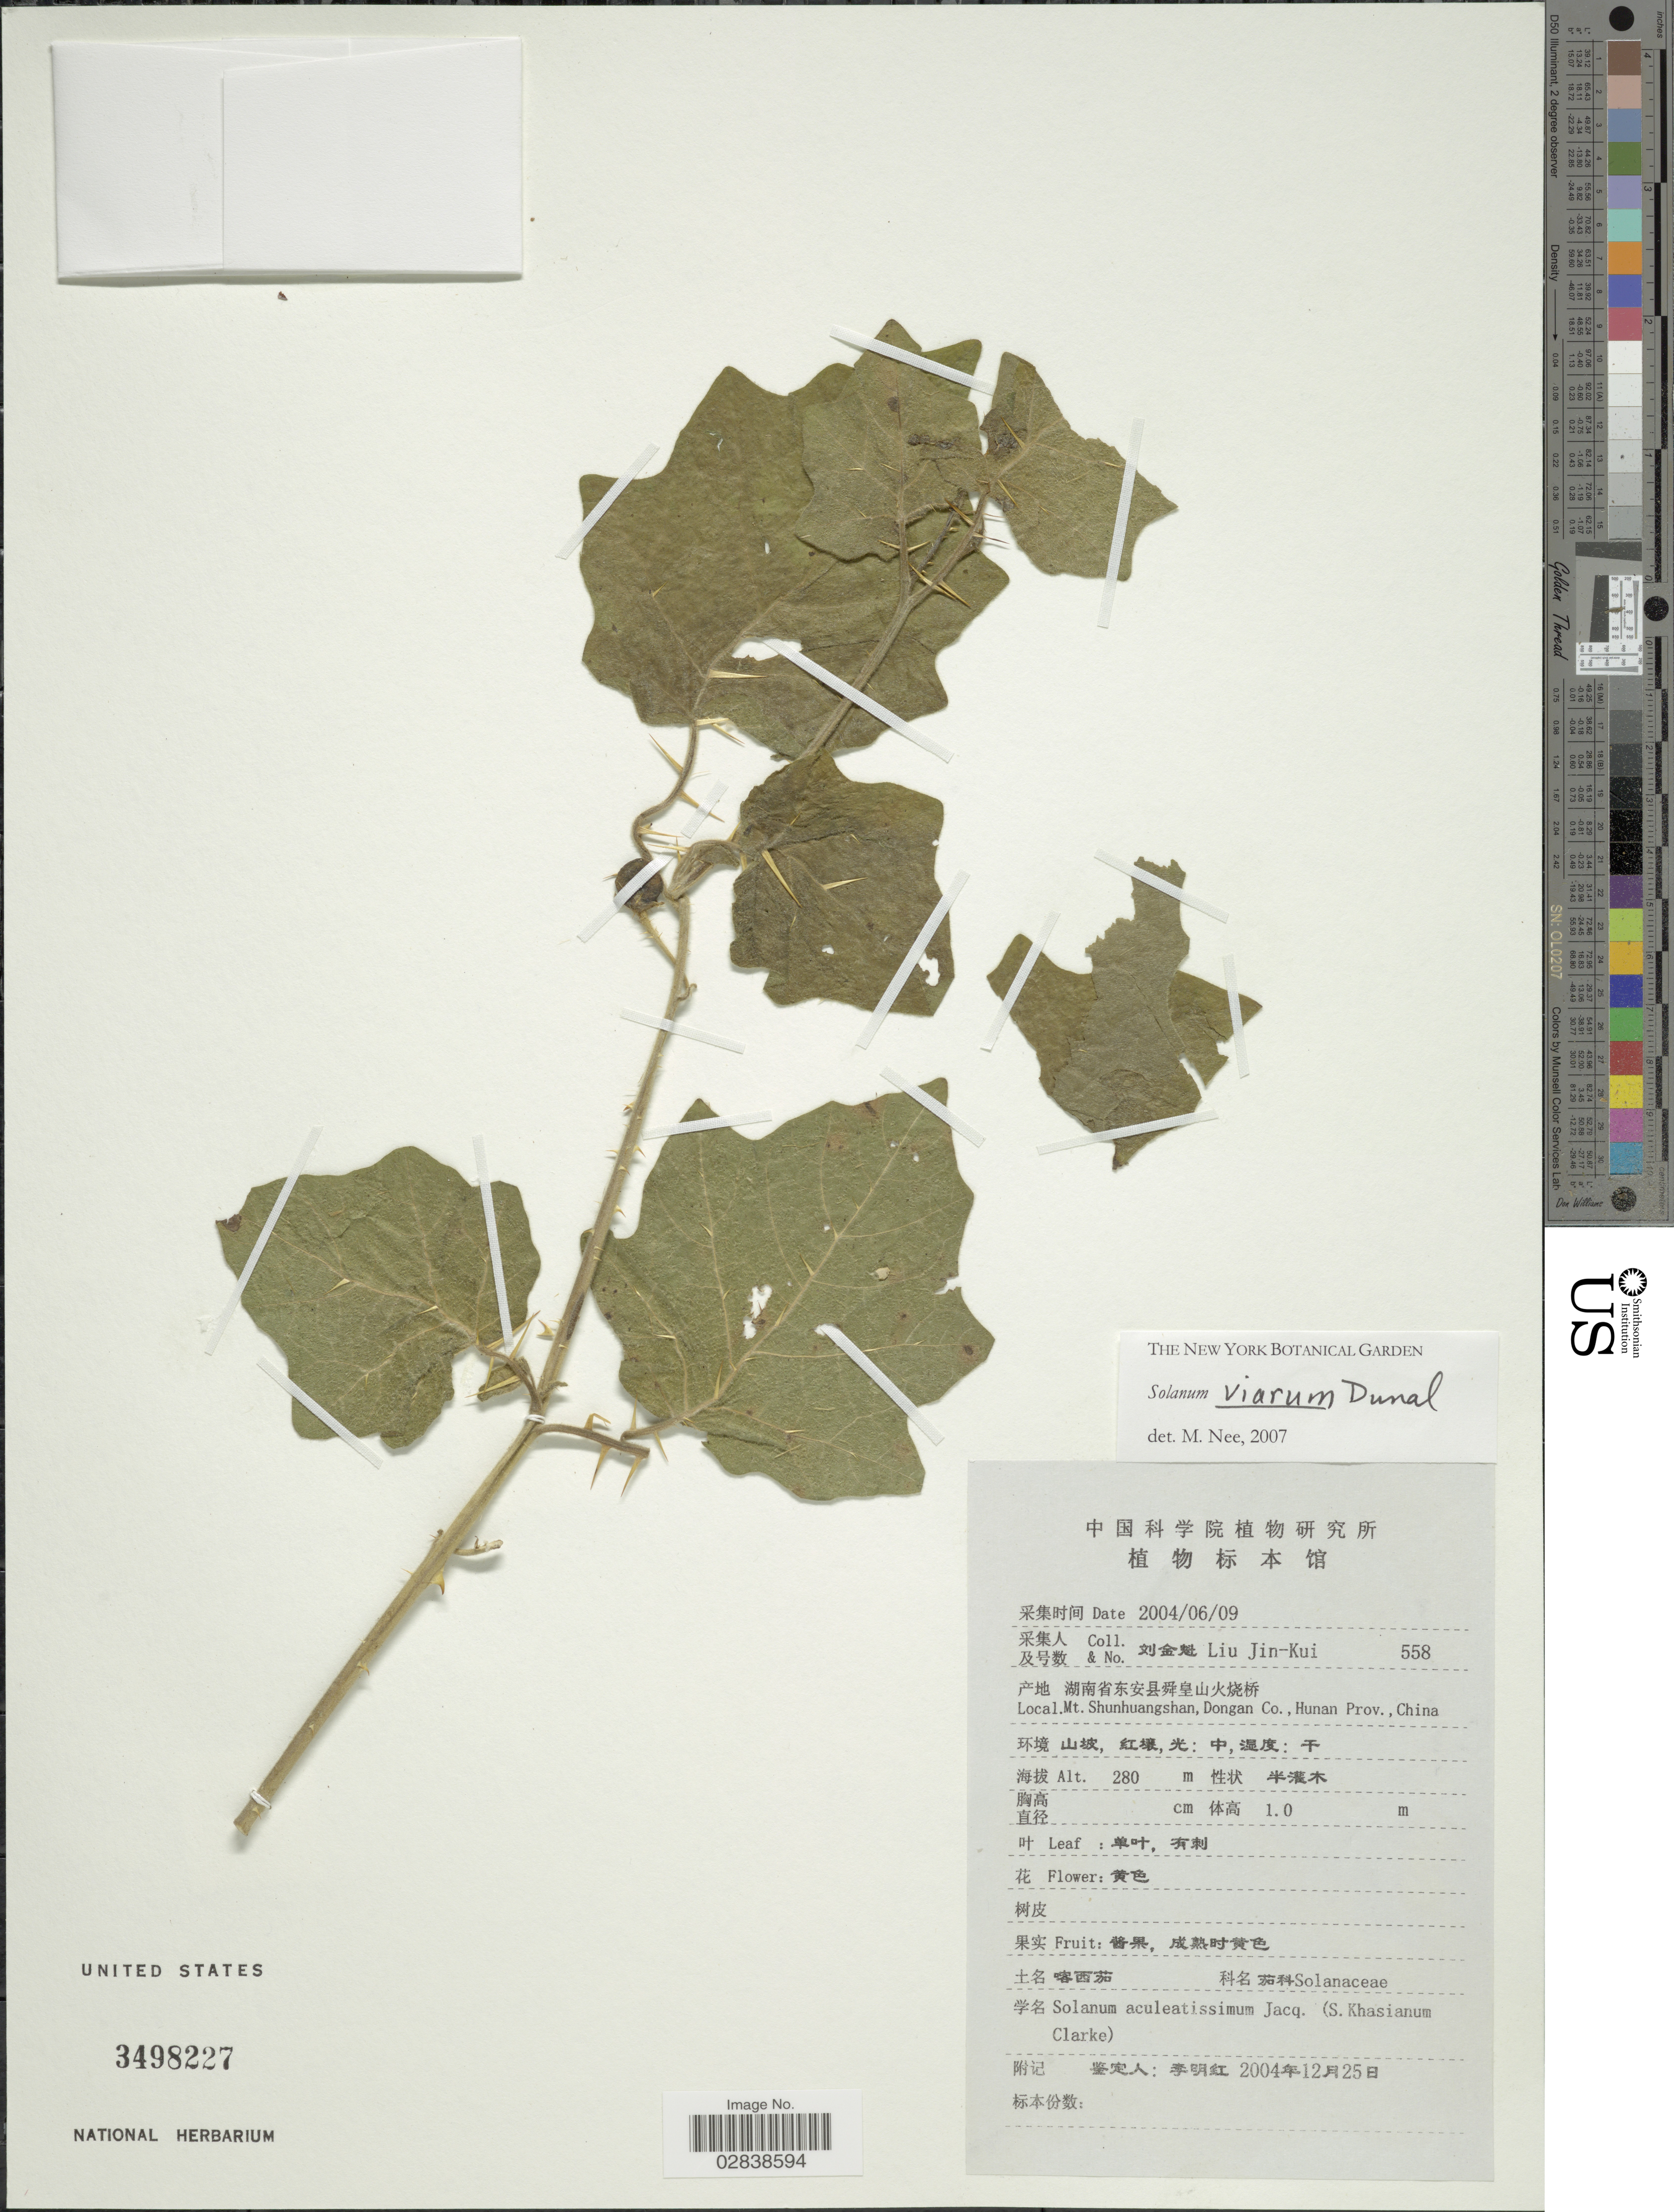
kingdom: Plantae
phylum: Tracheophyta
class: Magnoliopsida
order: Solanales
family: Solanaceae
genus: Solanum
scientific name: Solanum viarum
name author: Dunal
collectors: Liu Jin-Kui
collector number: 558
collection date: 2004-06-09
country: China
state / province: Hunan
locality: Mt. Shunhuangshan, Dongan Co., Hunan Prov., China.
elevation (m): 280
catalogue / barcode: US 3498227